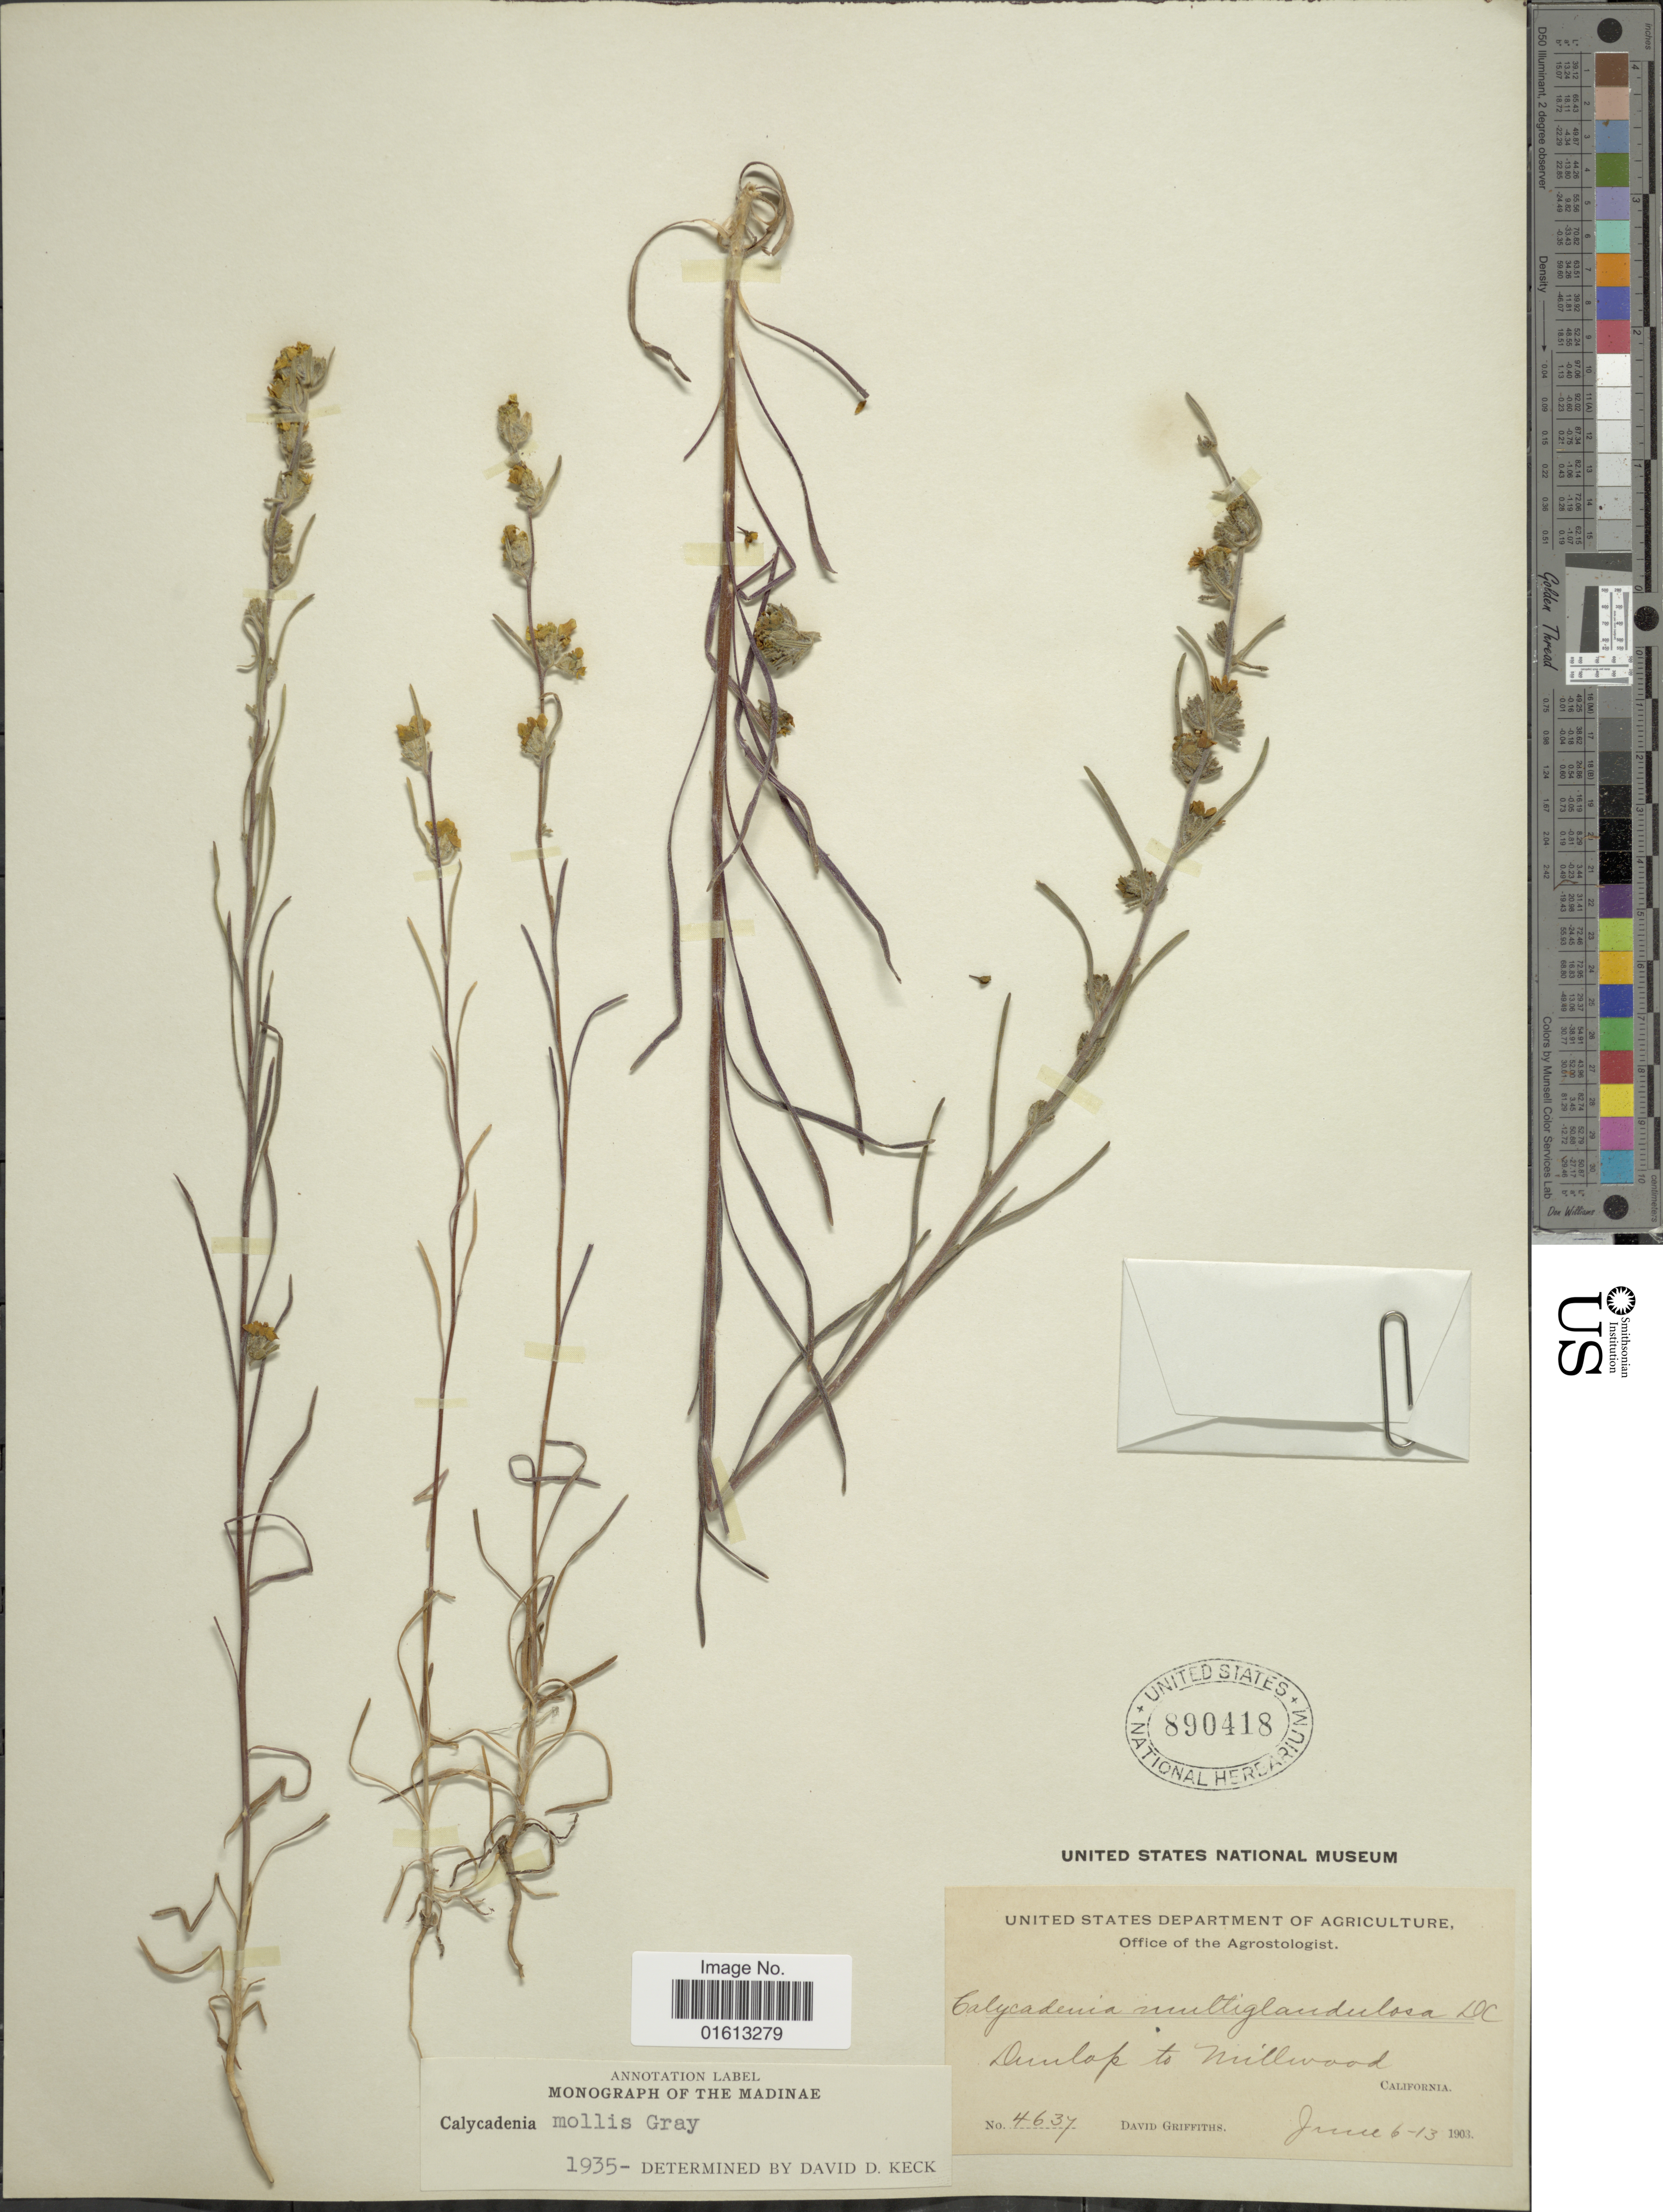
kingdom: Plantae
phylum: Tracheophyta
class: Magnoliopsida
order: Asterales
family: Asteraceae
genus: Calycadenia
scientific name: Calycadenia mollis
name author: A. Gray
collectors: D. Griffiths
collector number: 4637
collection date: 1903-06-06/1903-06-13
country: United States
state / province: California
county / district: Fresno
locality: Dunlap to Millwood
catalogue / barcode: US 890418